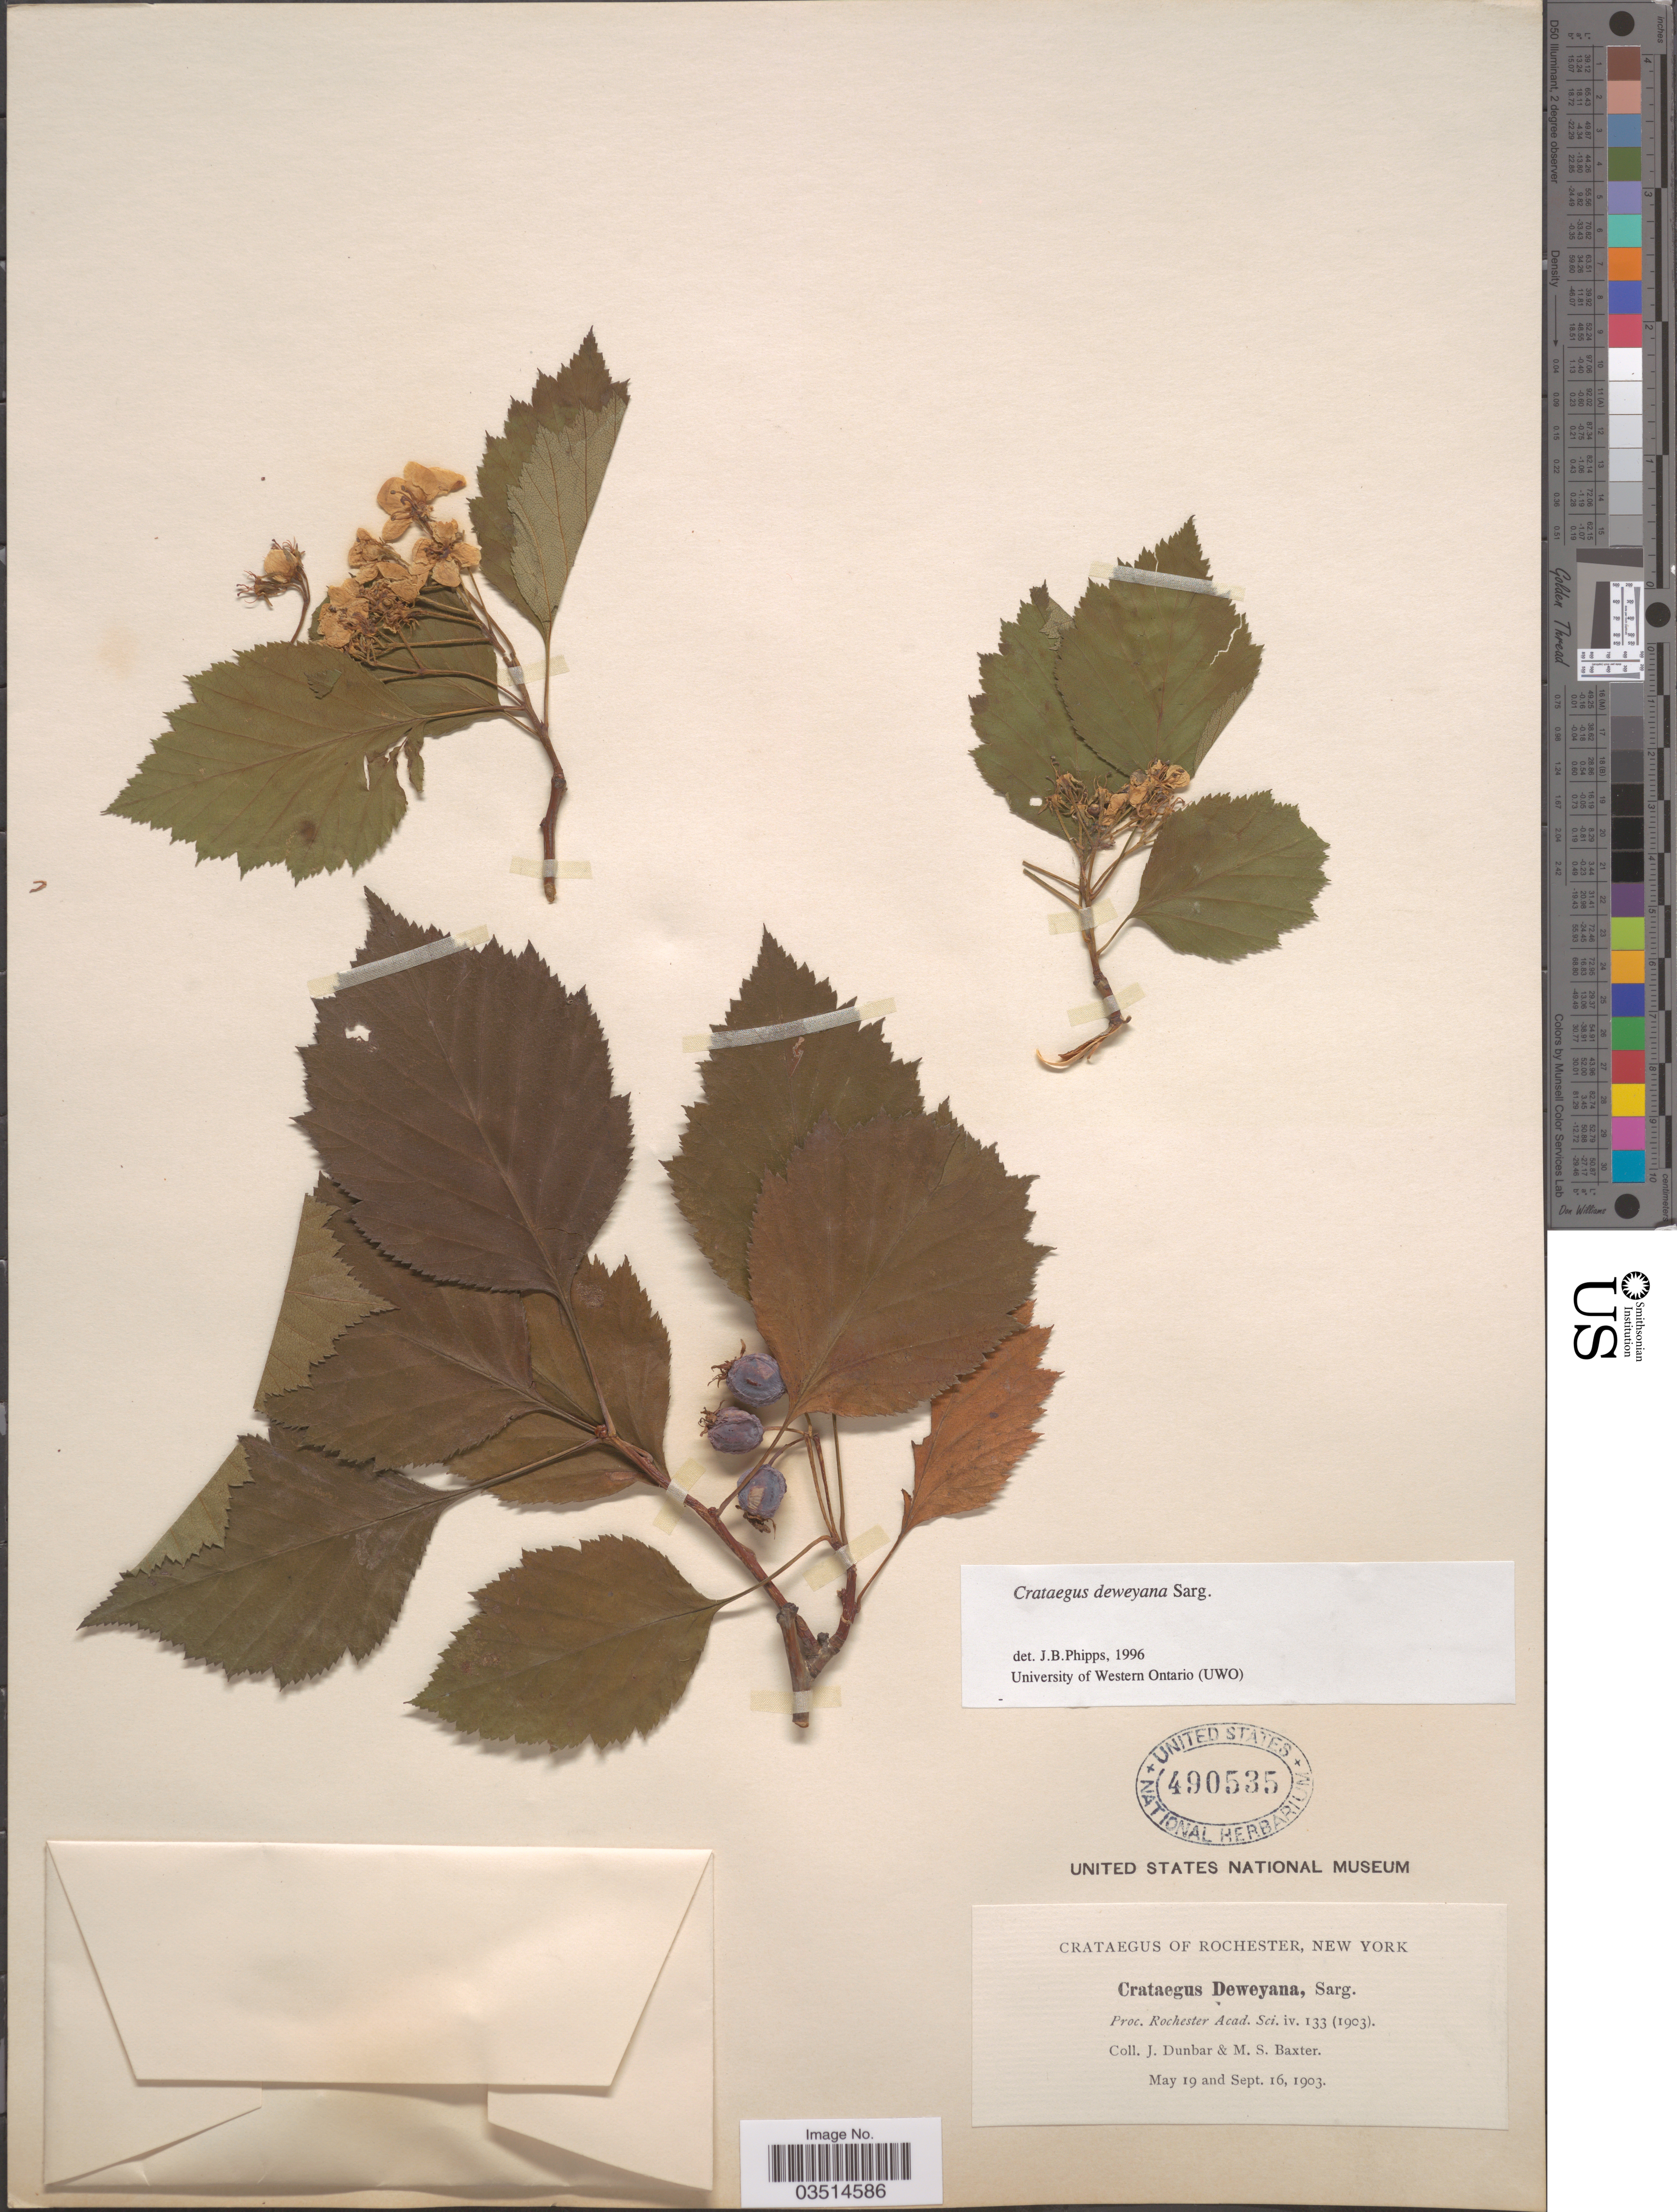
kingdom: Plantae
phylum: Tracheophyta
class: Magnoliopsida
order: Rosales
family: Rosaceae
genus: Crataegus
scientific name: Crataegus deweyana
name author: Sarg.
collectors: J. Dunbar & M. Baxter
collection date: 1903-05-19/1903-09-16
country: United States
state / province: New York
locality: Rochester.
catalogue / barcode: US 490535